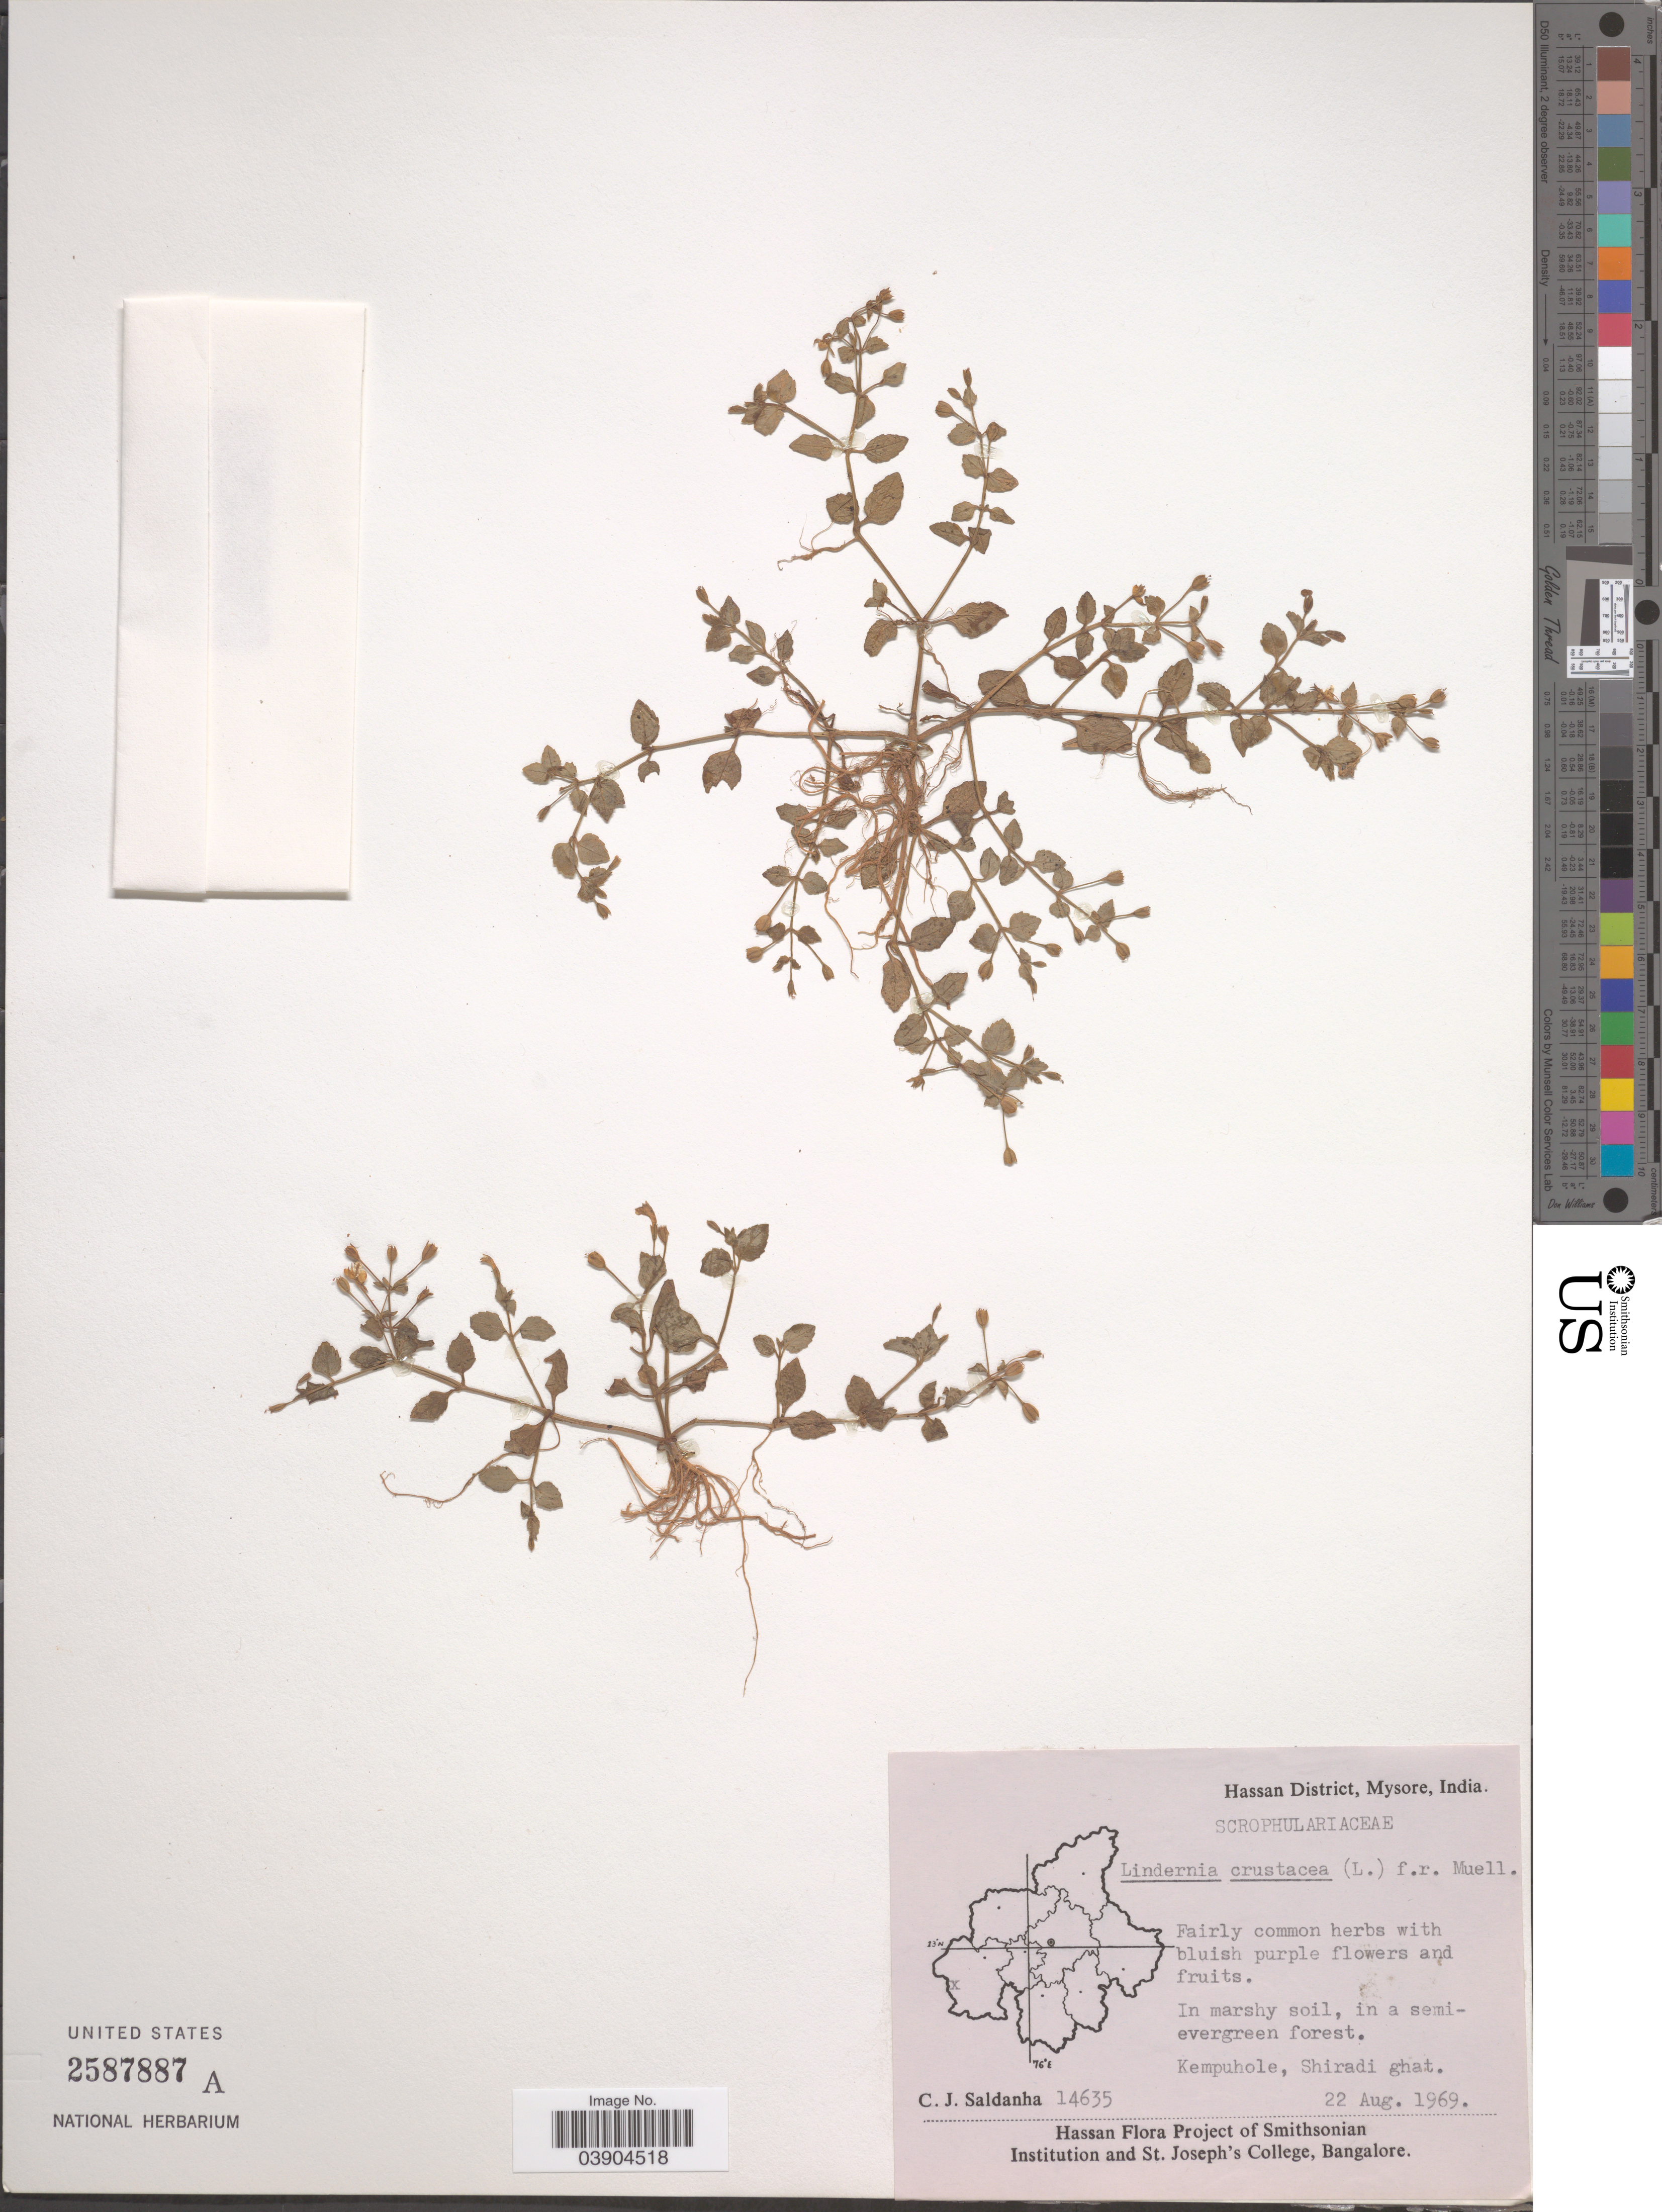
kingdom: Plantae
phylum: Tracheophyta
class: Magnoliopsida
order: Lamiales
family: Linderniaceae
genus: Lindernia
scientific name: Lindernia crustacea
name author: (L.) F. Muell.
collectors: C. J. Saldanha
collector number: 14635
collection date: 1969-08-22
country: India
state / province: Karnataka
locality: Hassan District, Mysore. kempuhole, Shiradi ghat.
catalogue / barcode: US 2587887A